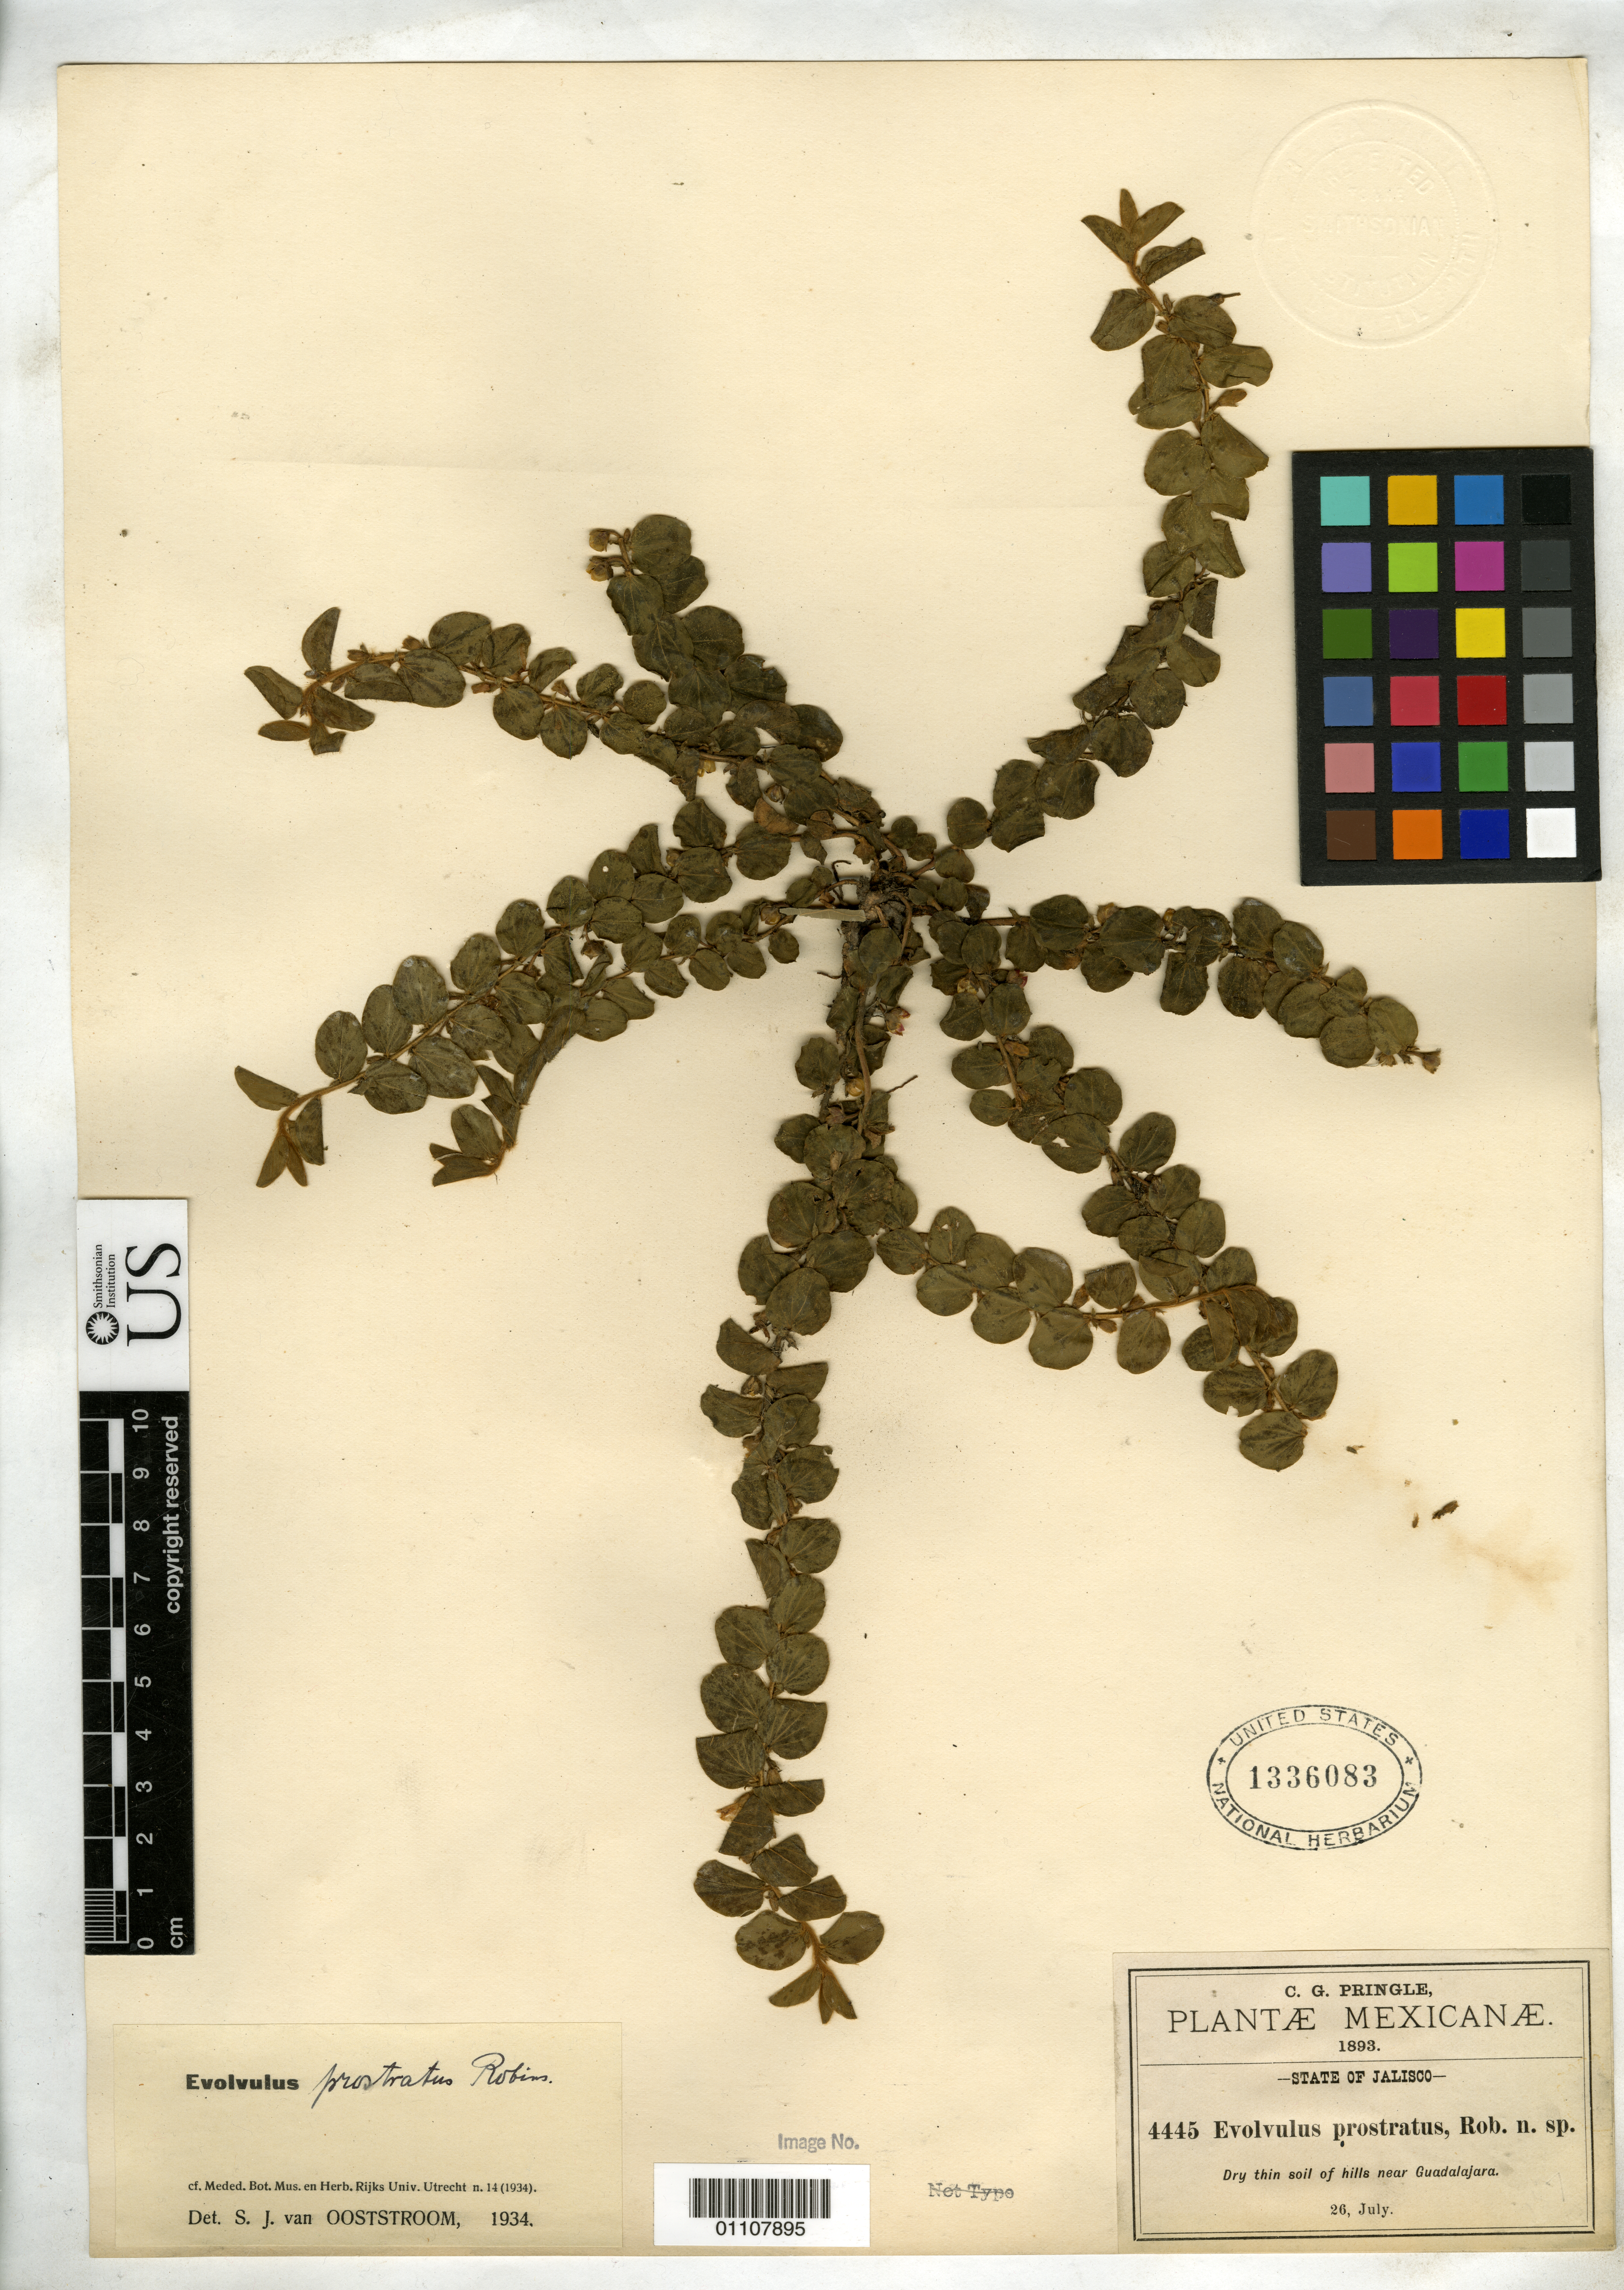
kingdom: Plantae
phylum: Tracheophyta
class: Magnoliopsida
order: Solanales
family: Convolvulaceae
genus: Evolvulus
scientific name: Evolvulus prostratus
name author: B.L. Rob.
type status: Syntype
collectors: C. G. Pringle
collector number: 4445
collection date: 1893-07-26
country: Mexico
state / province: Jalisco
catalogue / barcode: US 1336083